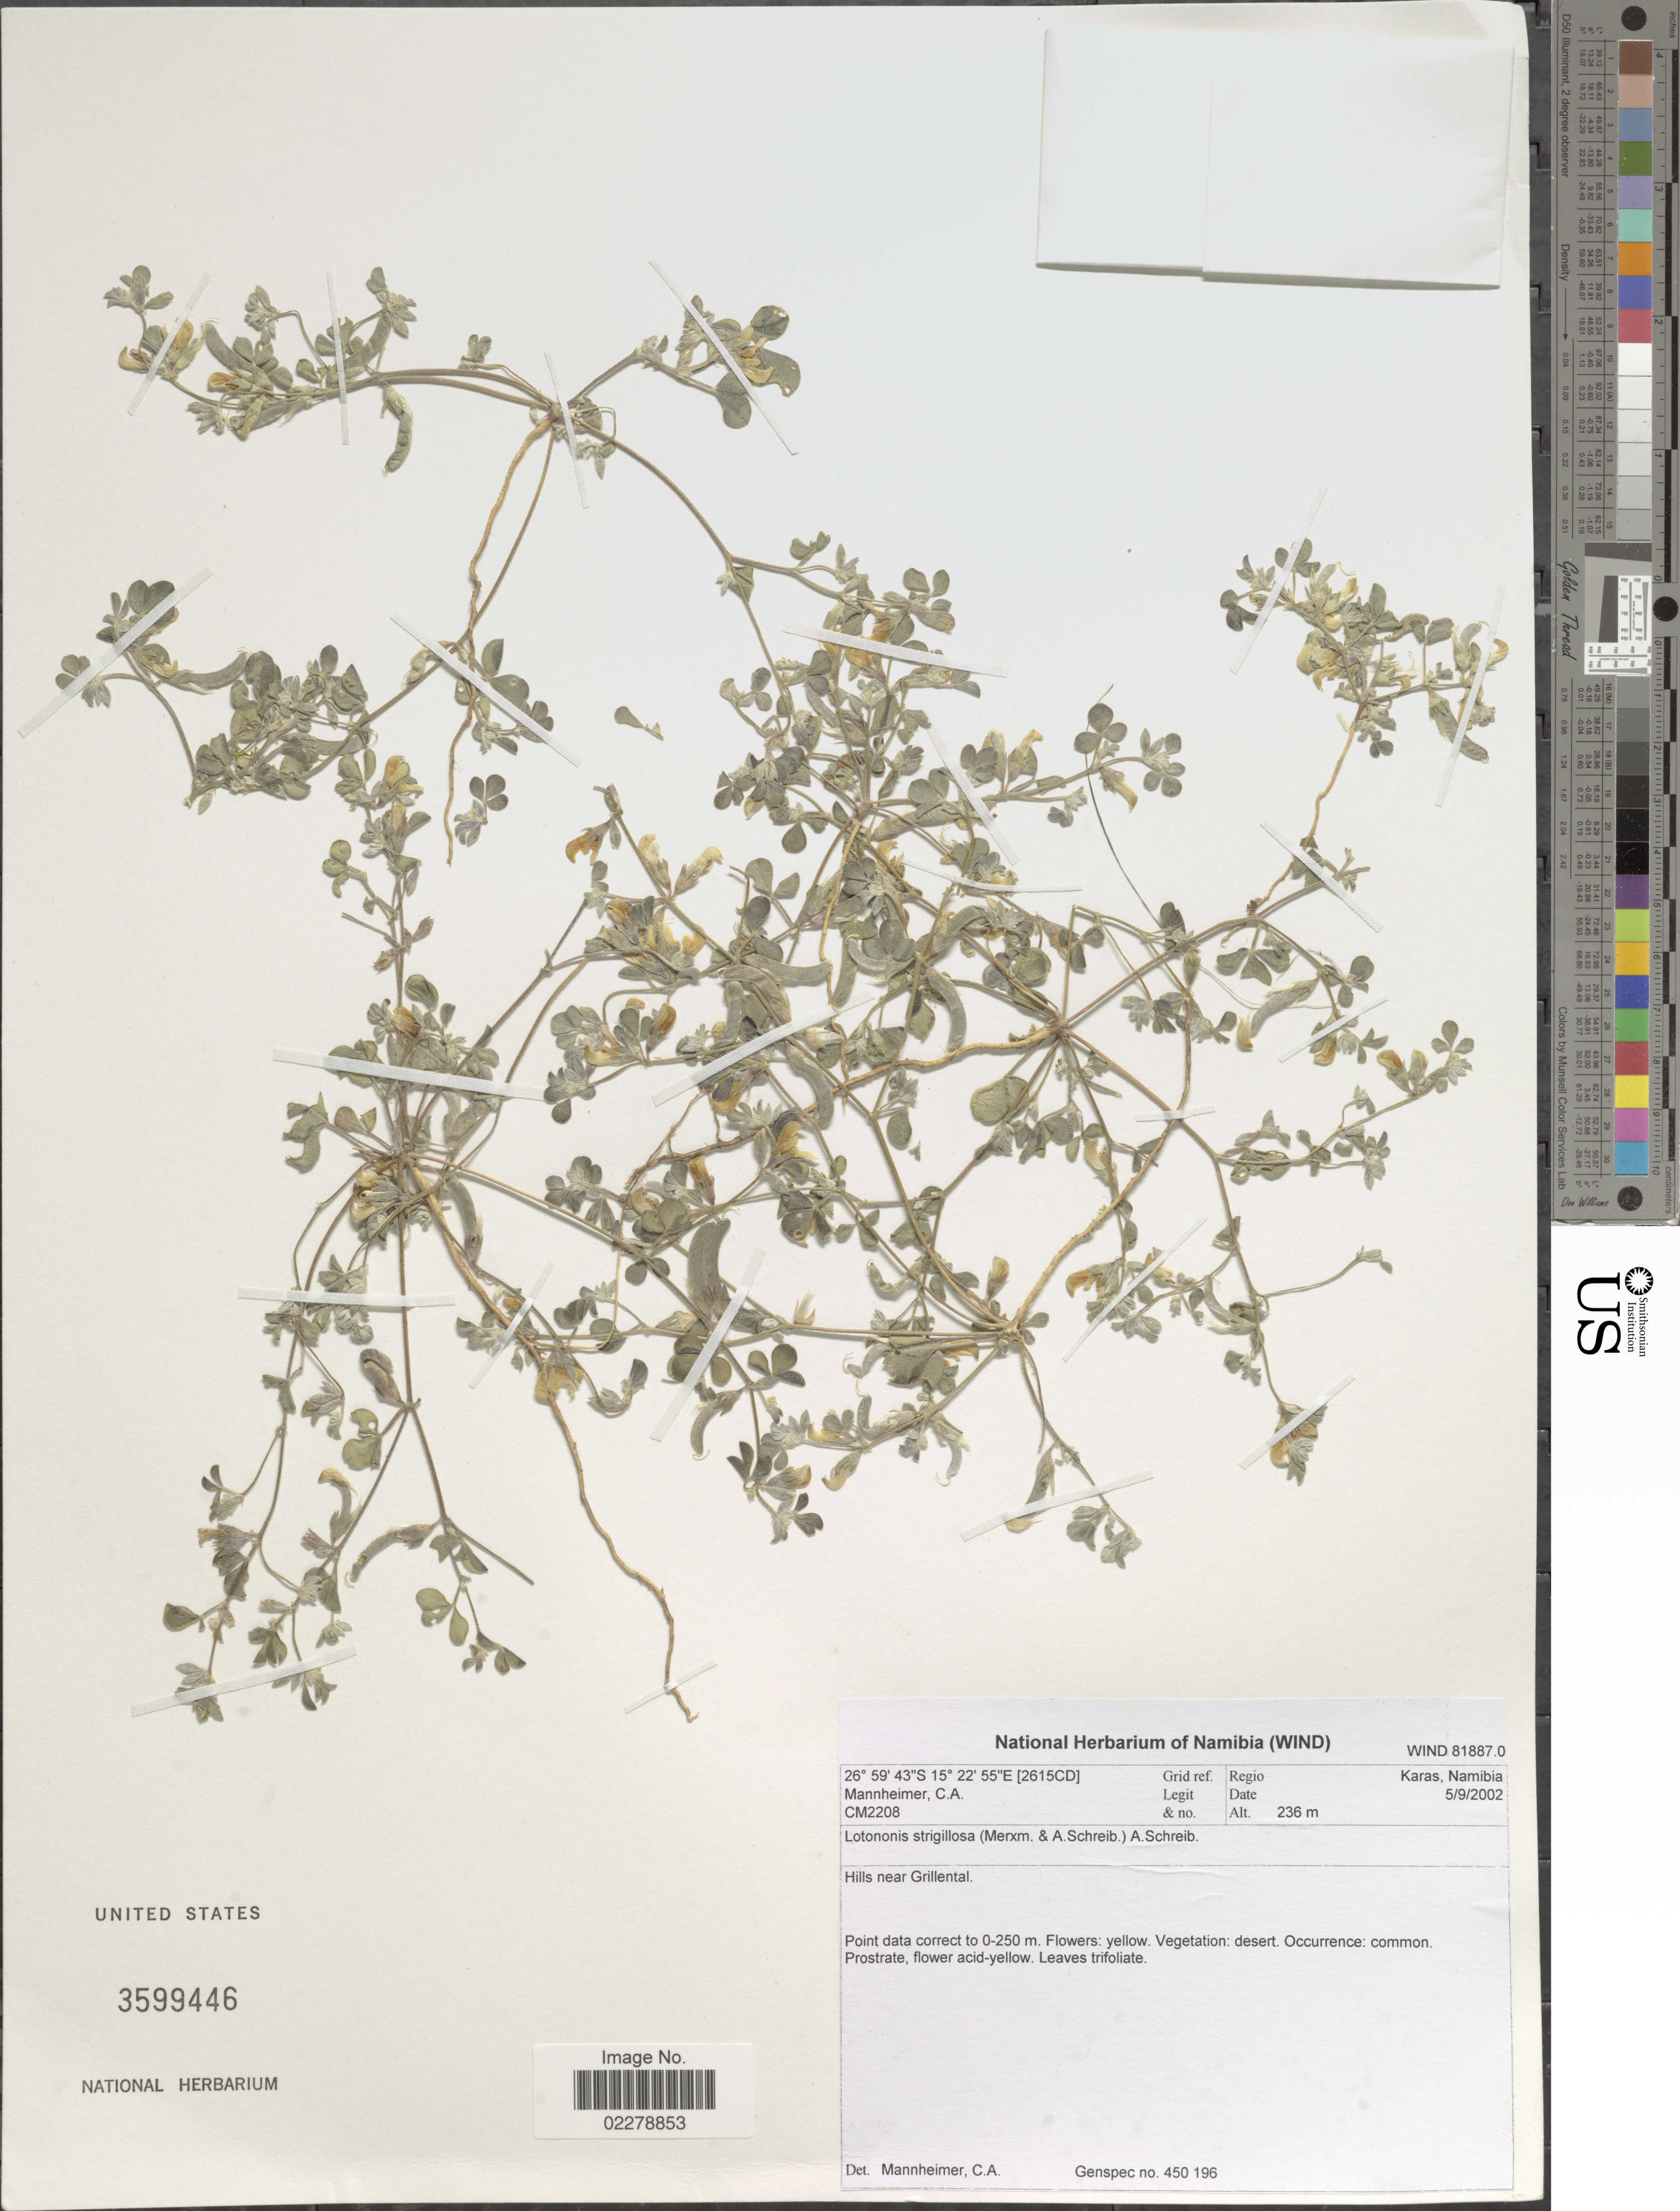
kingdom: Plantae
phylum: Tracheophyta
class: Magnoliopsida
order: Fabales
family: Fabaceae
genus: Lotononis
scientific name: Lotononis strigillosa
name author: (Merxm. & A. Schreib.) A. Schreib.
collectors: C. A. Mannheimer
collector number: CM2208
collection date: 2002-09-05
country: Namibia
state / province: Karas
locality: Hills near Grillental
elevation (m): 236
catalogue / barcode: US 3599446